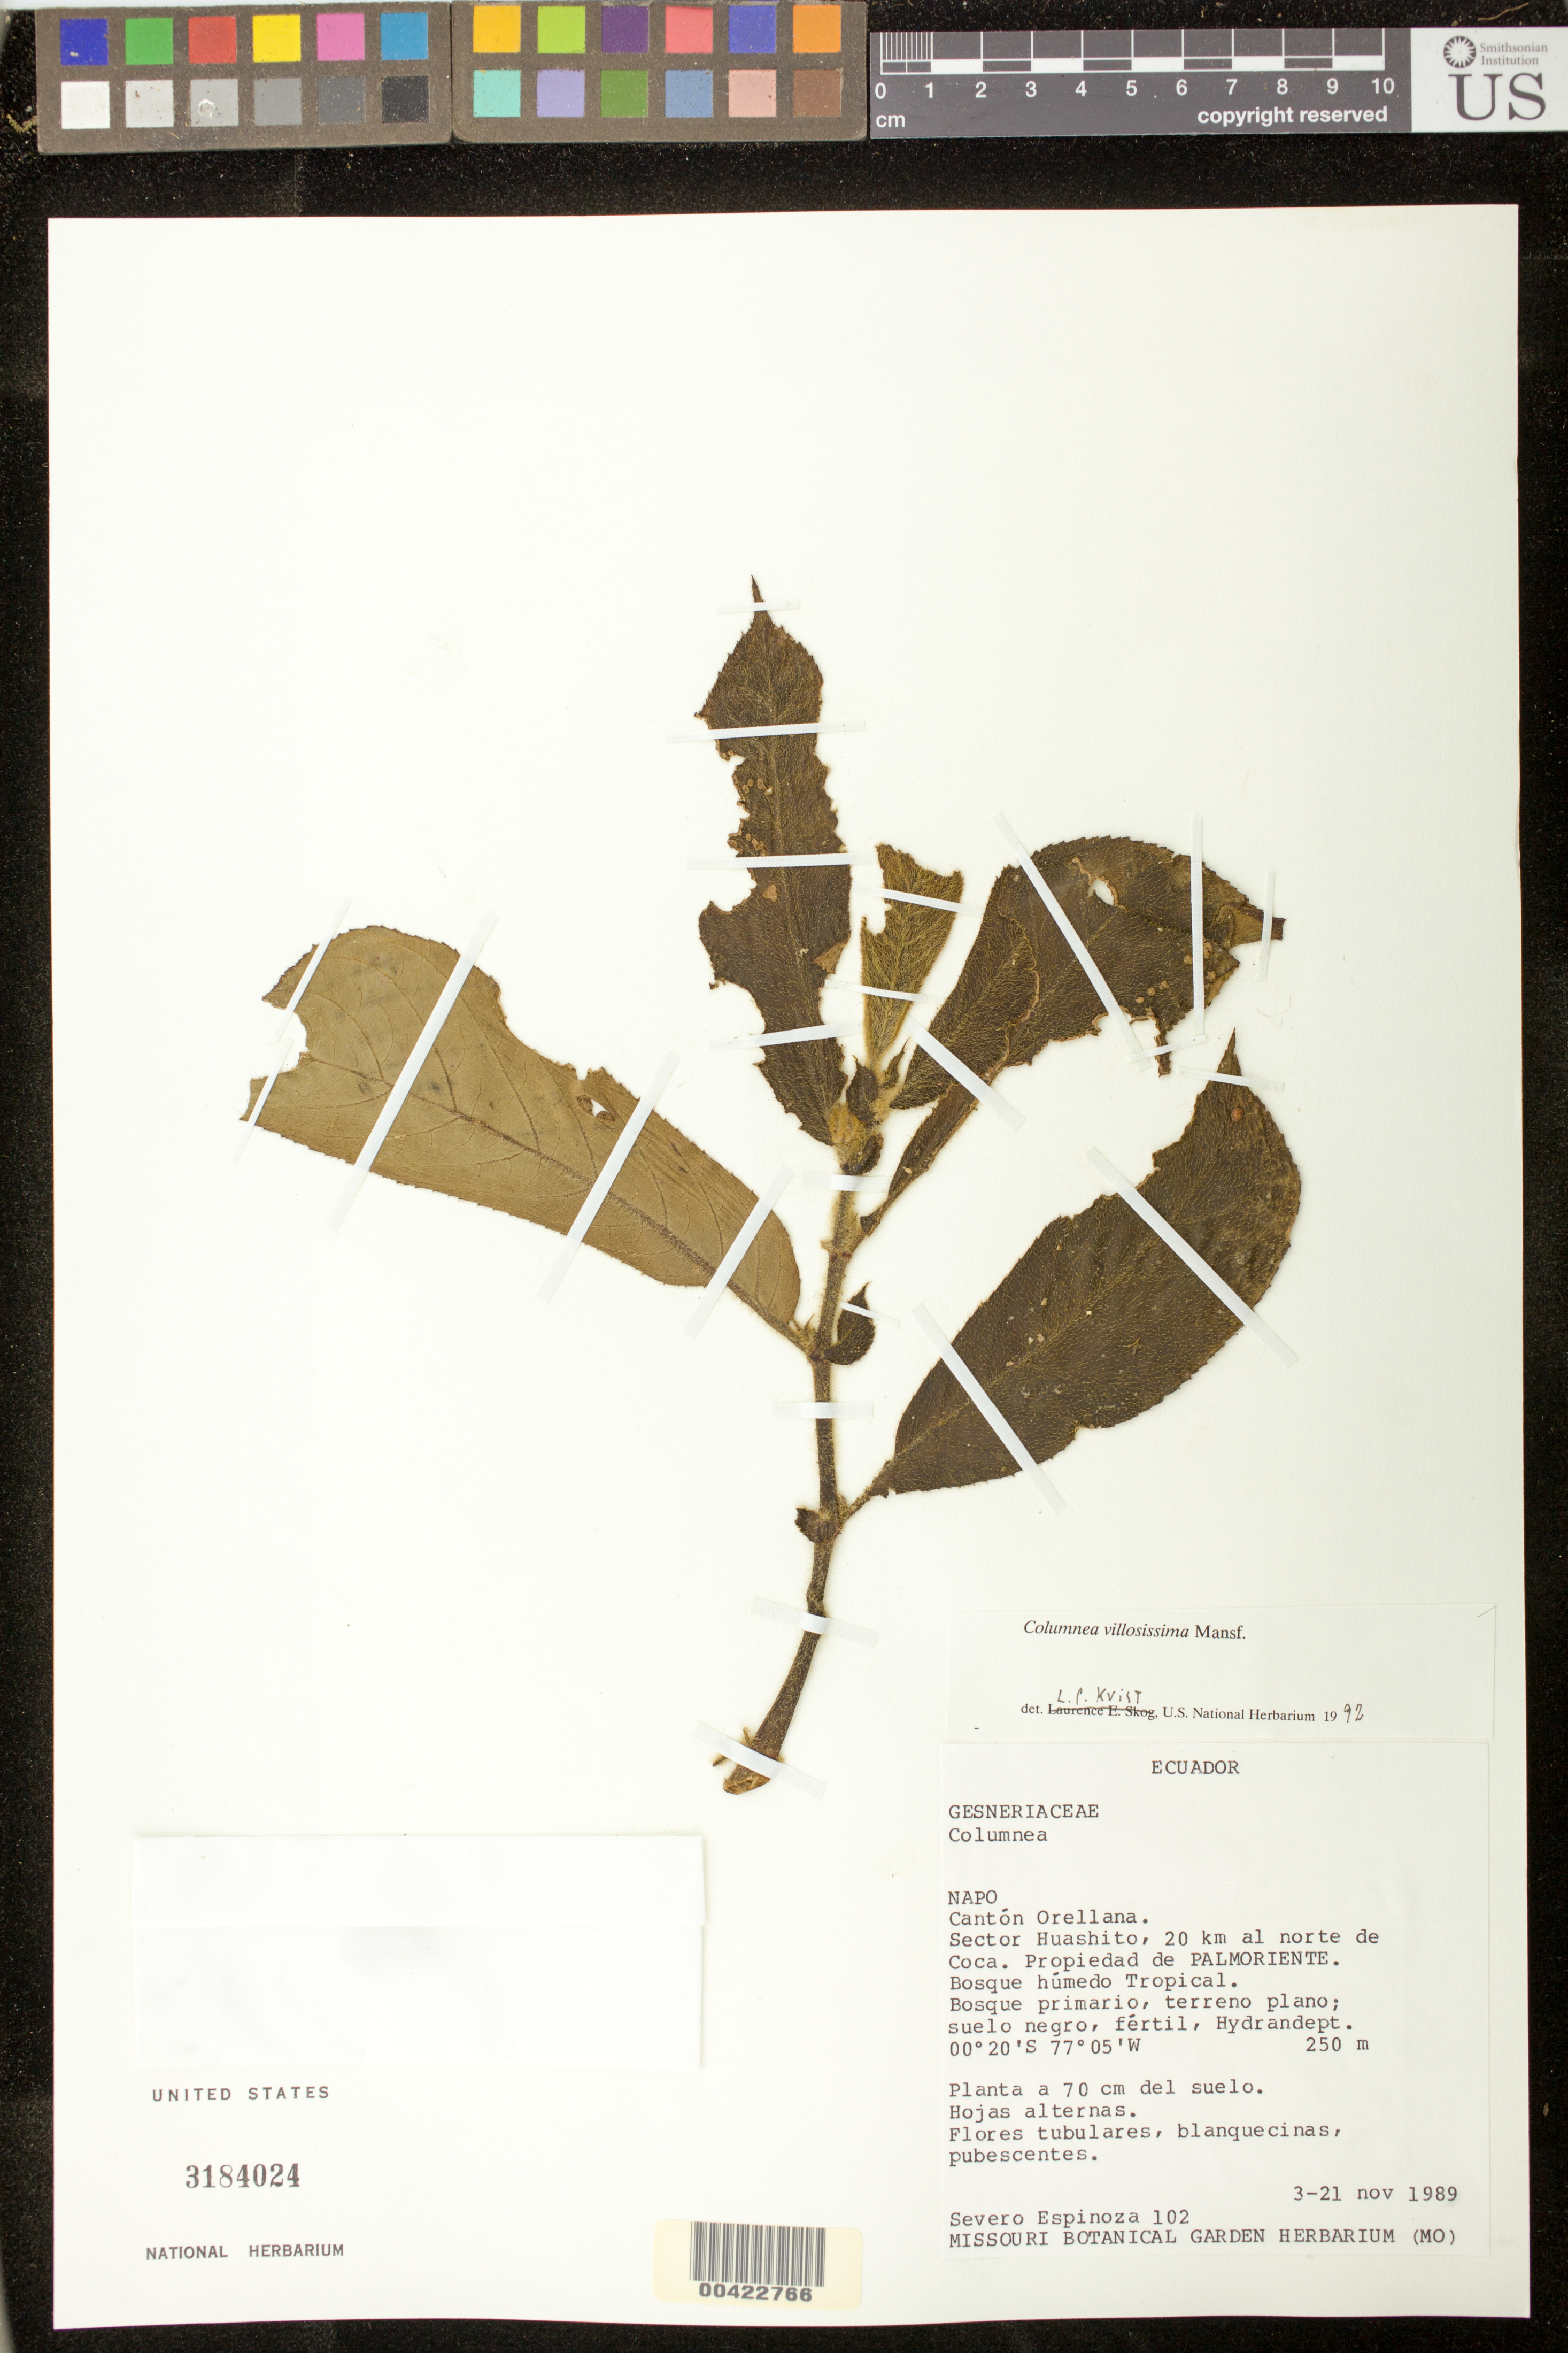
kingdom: Plantae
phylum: Tracheophyta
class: Magnoliopsida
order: Lamiales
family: Gesneriaceae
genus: Columnea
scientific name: Columnea villosissima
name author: Mansf.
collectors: S. Espinoza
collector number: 102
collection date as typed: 3-21 Nov 1989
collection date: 1989-11-03/1989-11-21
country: Ecuador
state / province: Napo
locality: Orellana, Huashito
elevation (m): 250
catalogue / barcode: US 3184024